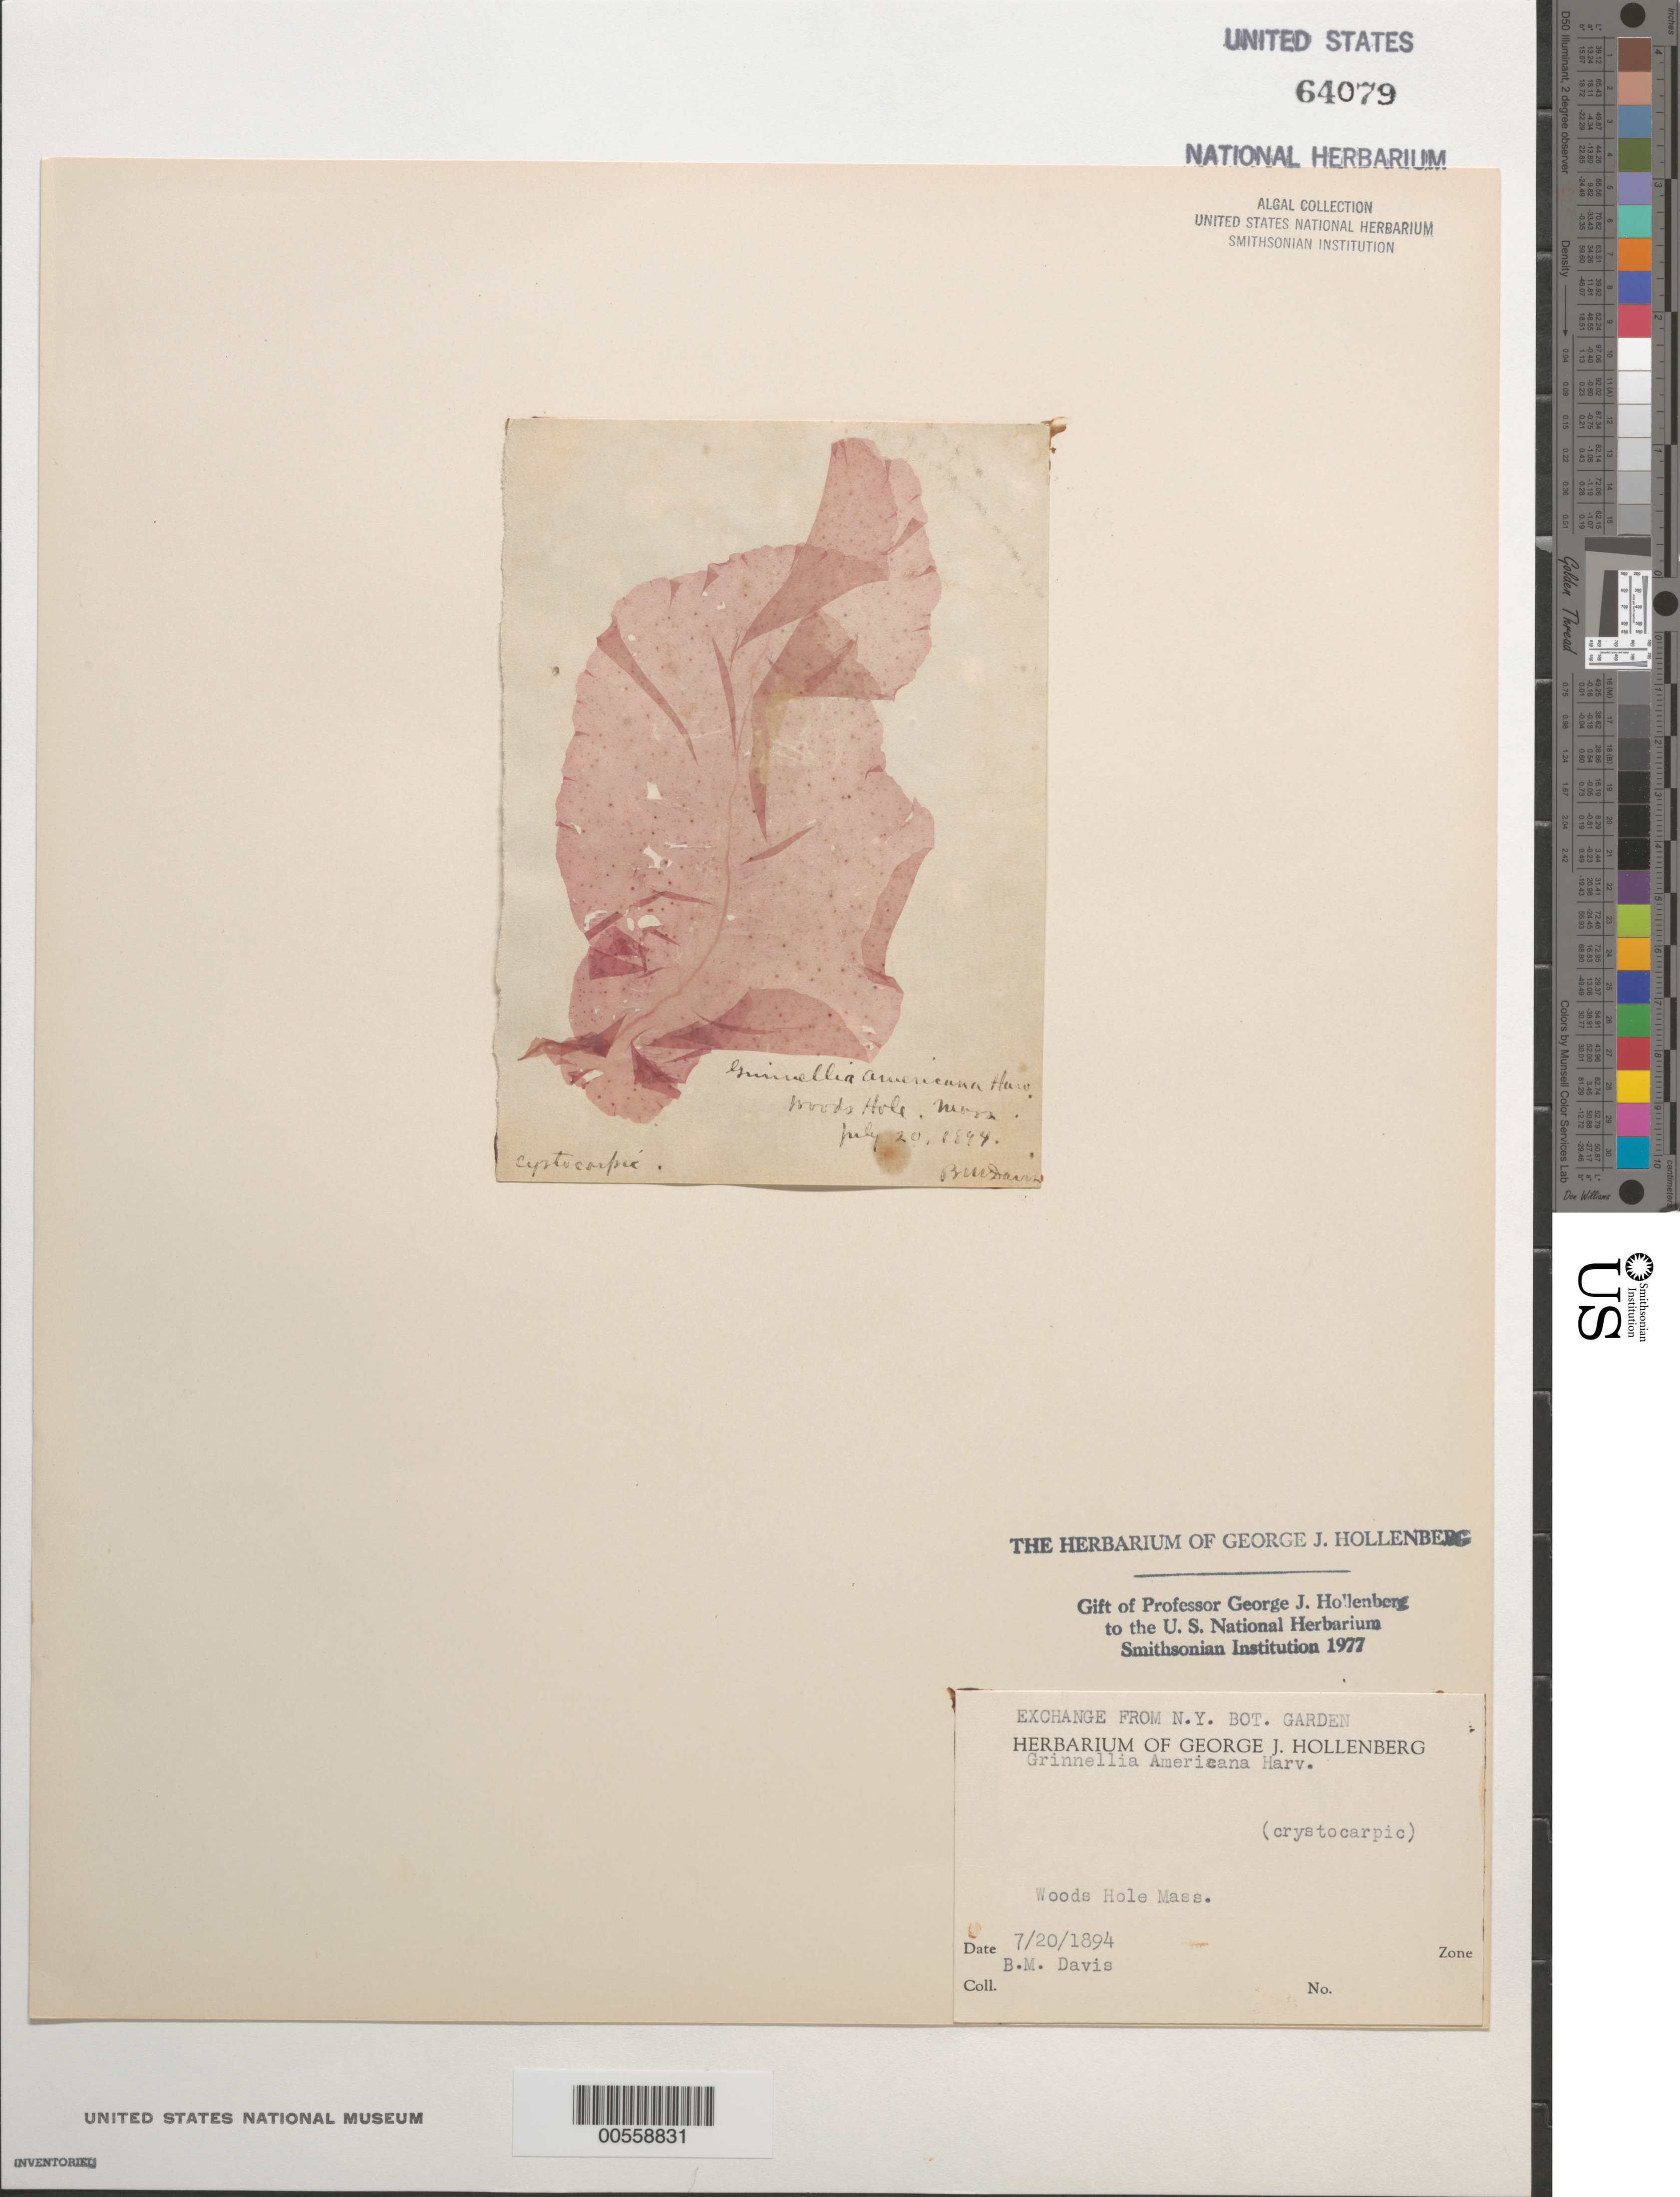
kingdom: Plantae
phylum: Rhodophyta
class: Florideophyceae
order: Ceramiales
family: Delesseriaceae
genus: Grinnellia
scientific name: Grinnellia americana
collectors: B. Davis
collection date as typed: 20 Jul 1894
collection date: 1894-07-20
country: United States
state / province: Massachusetts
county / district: Barnstable County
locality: Woods Hole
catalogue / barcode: US 64079